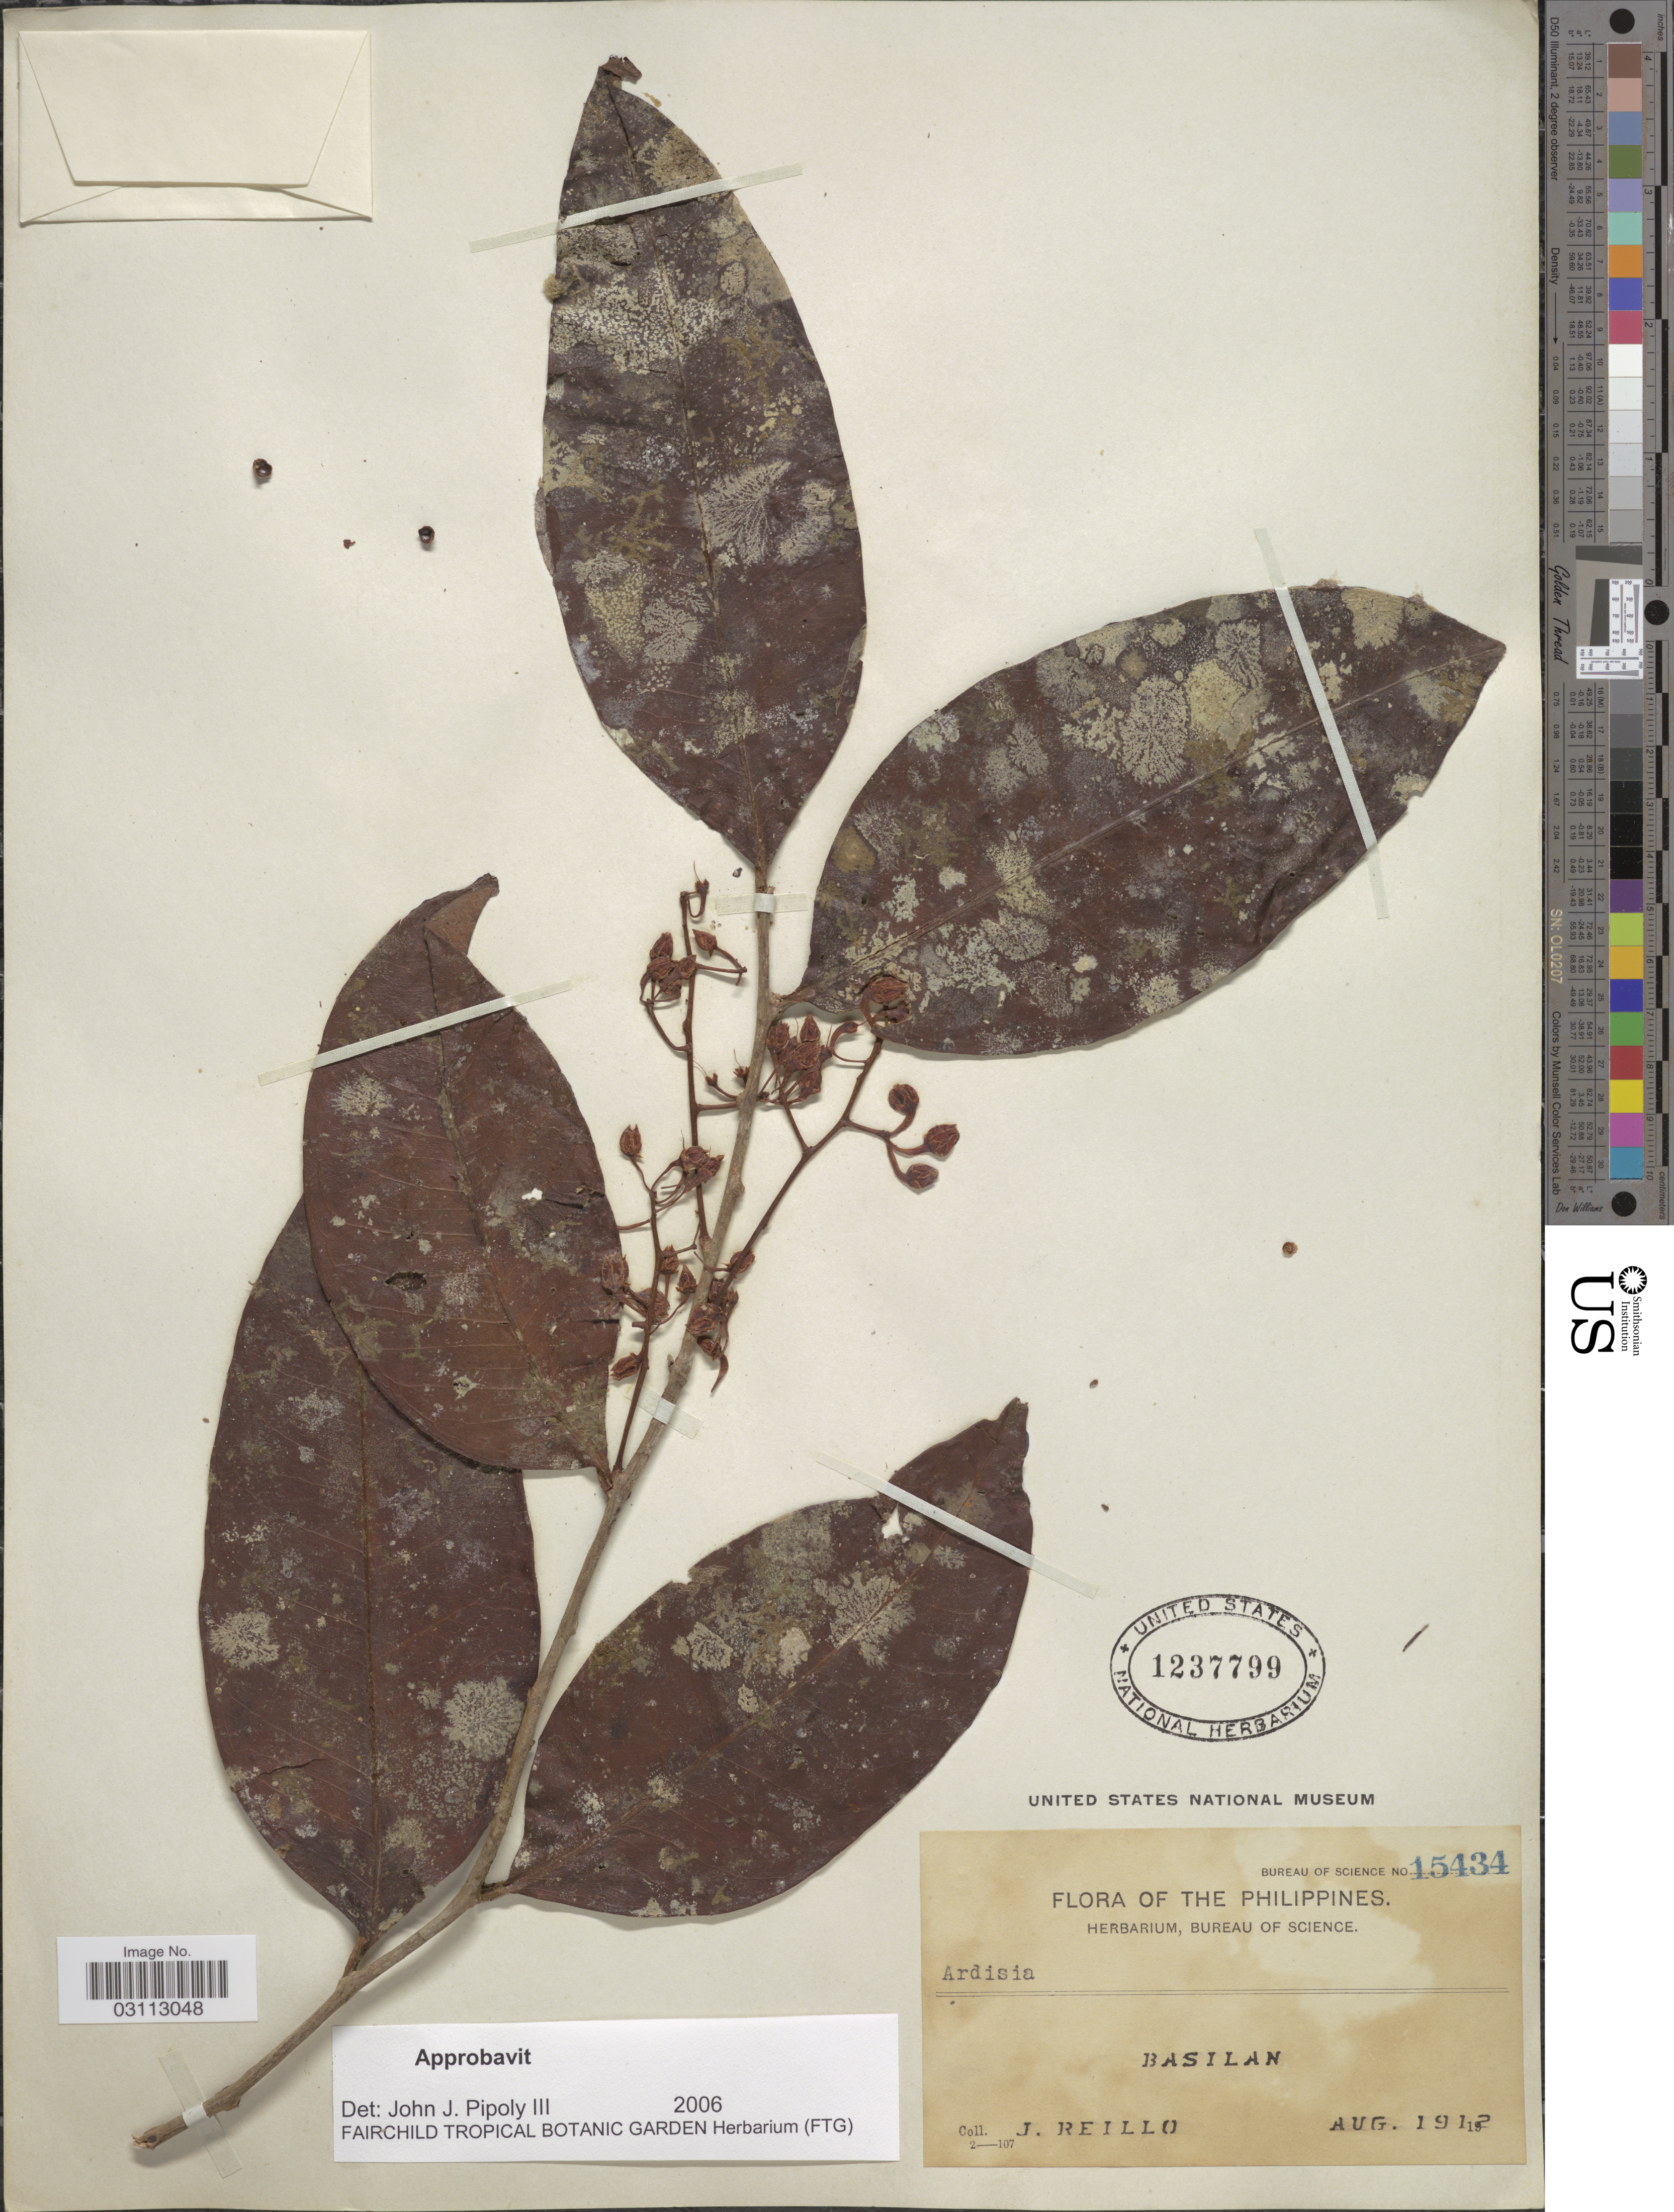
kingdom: Plantae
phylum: Tracheophyta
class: Magnoliopsida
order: Ericales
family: Primulaceae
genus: Ardisia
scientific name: Ardisia sp.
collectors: J. Reillo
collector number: Bureau of Science 15434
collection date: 1912-08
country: Philippines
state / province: Muslim Mindanao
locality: Basilan.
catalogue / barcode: US 1237799